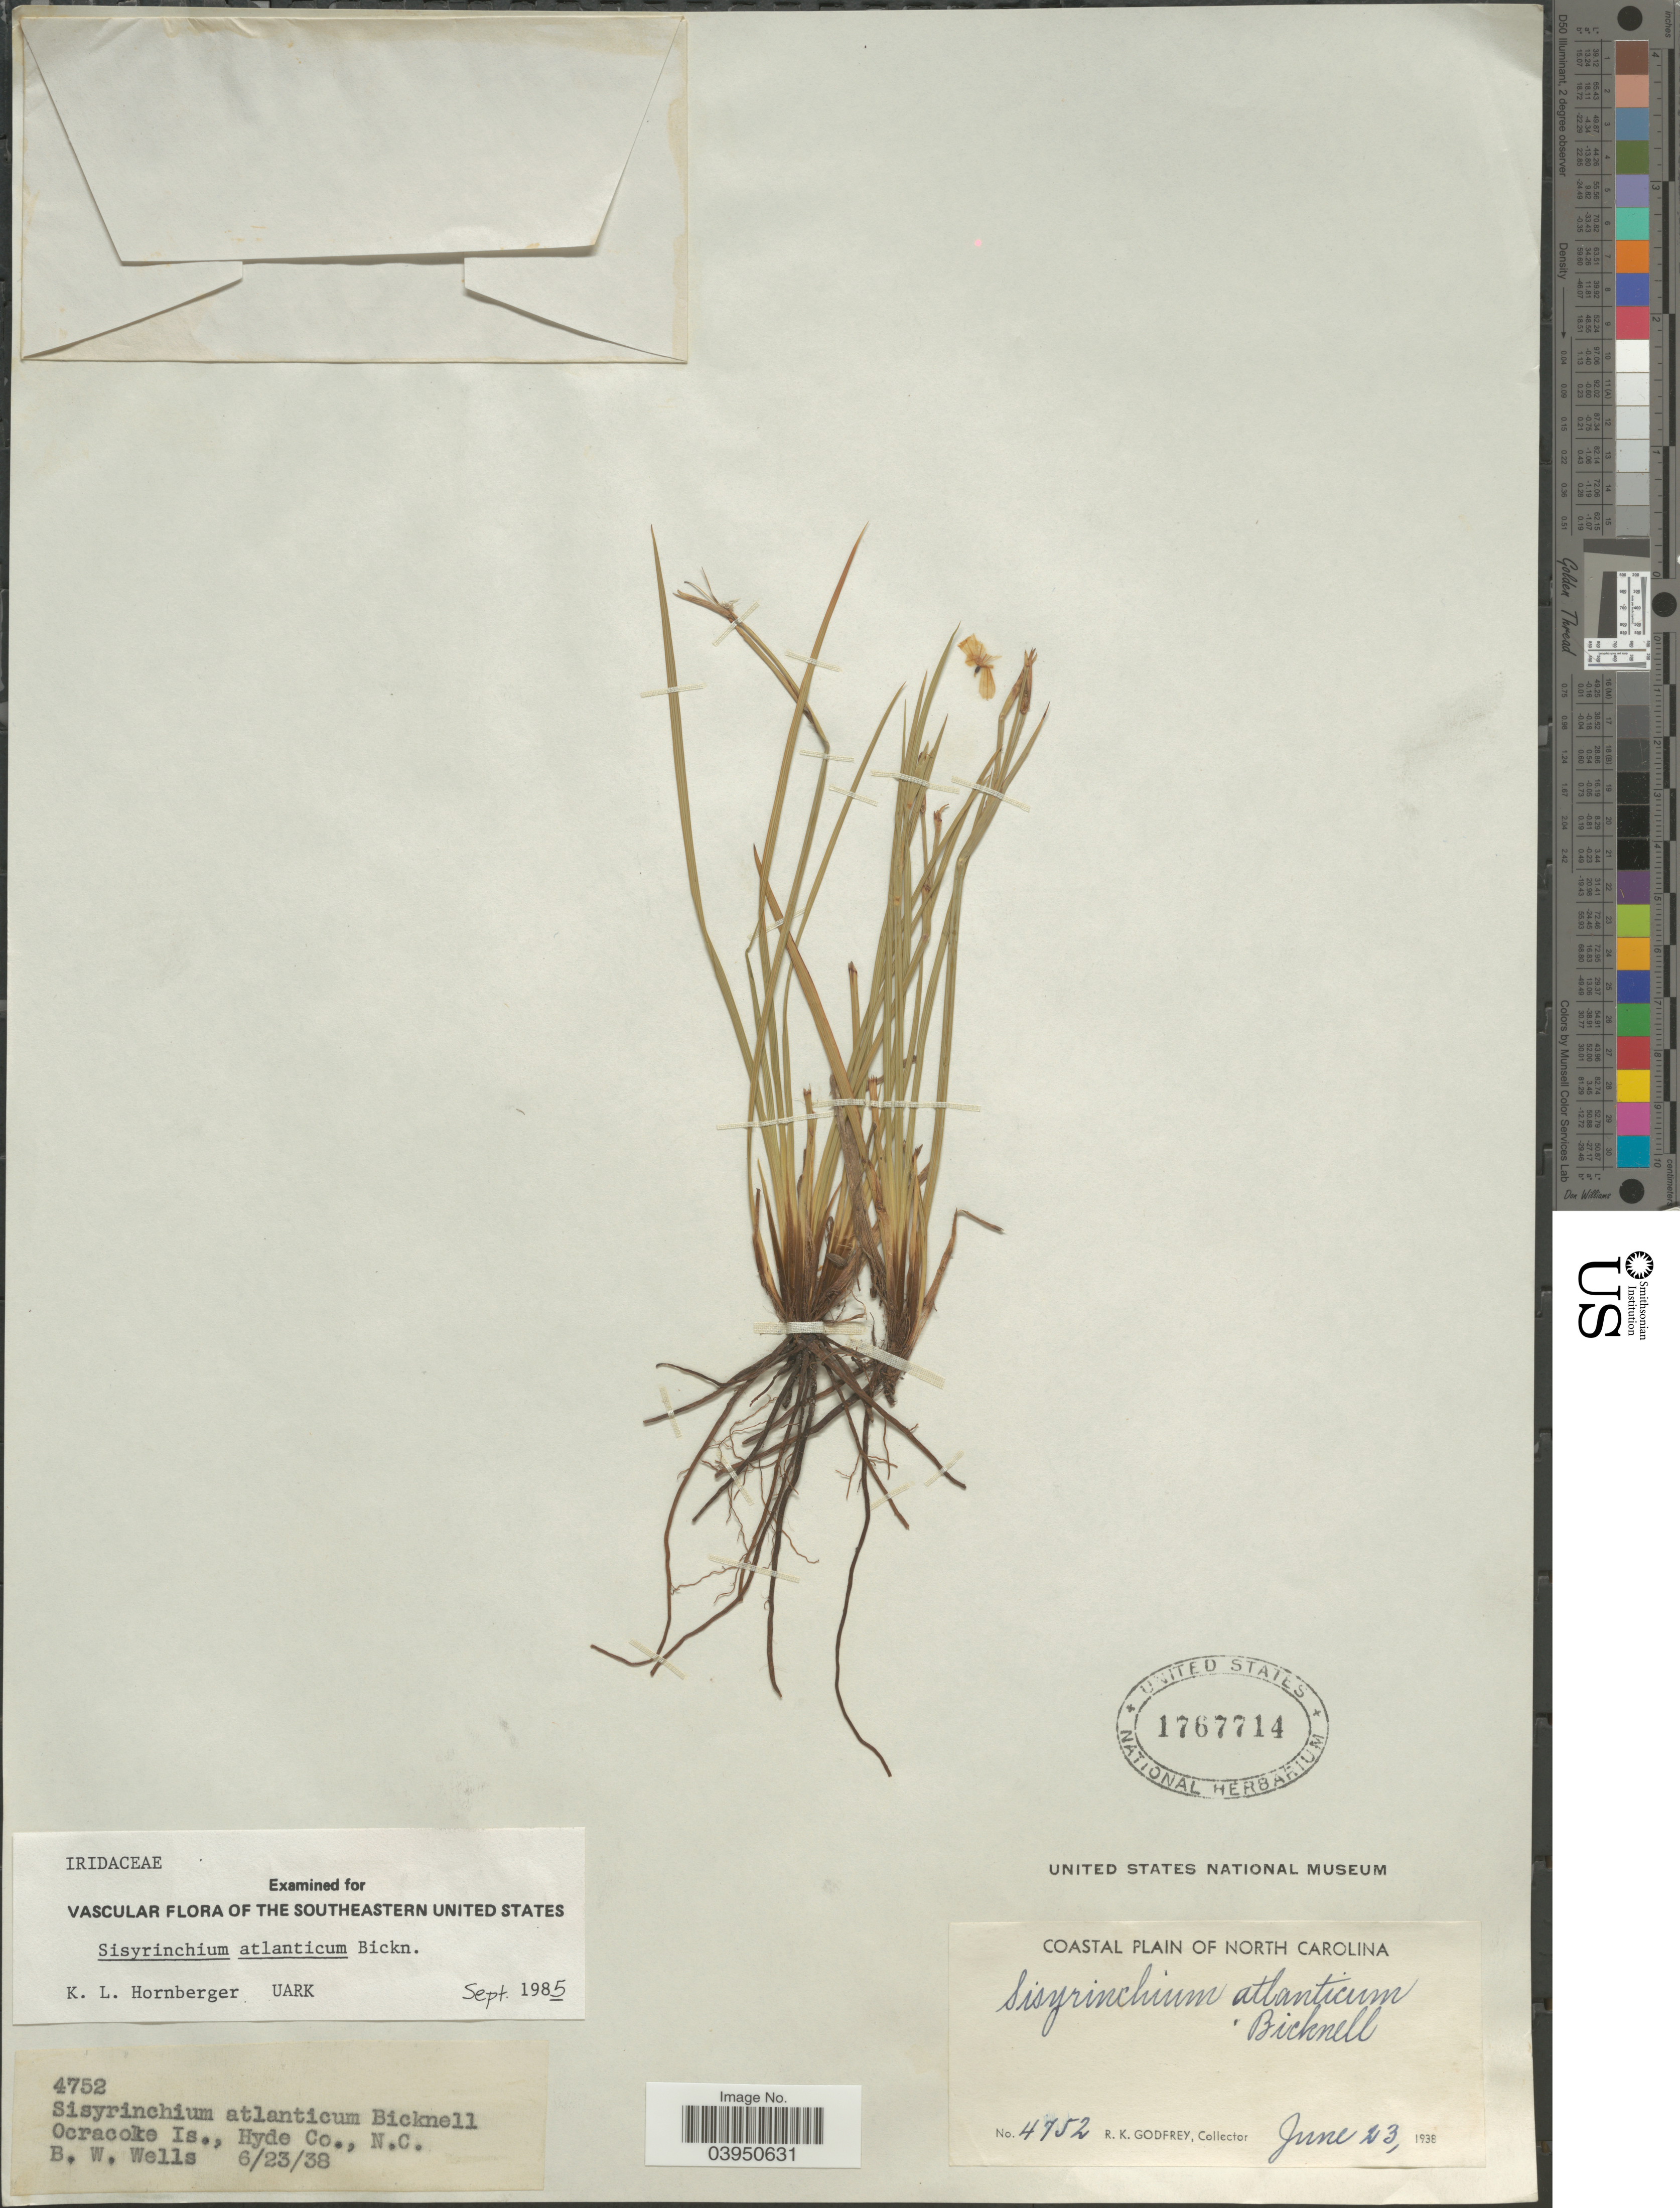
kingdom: Plantae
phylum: Tracheophyta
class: Liliopsida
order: Asparagales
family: Iridaceae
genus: Sisyrinchium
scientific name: Sisyrinchium atlanticum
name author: E.P. Bicknell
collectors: R. K. Godfrey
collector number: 4752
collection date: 1938-06-23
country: United States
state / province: North Carolina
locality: Coastal Plain of North Carolina. Ocracoke Is., Hyde Co.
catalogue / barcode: US 1767714